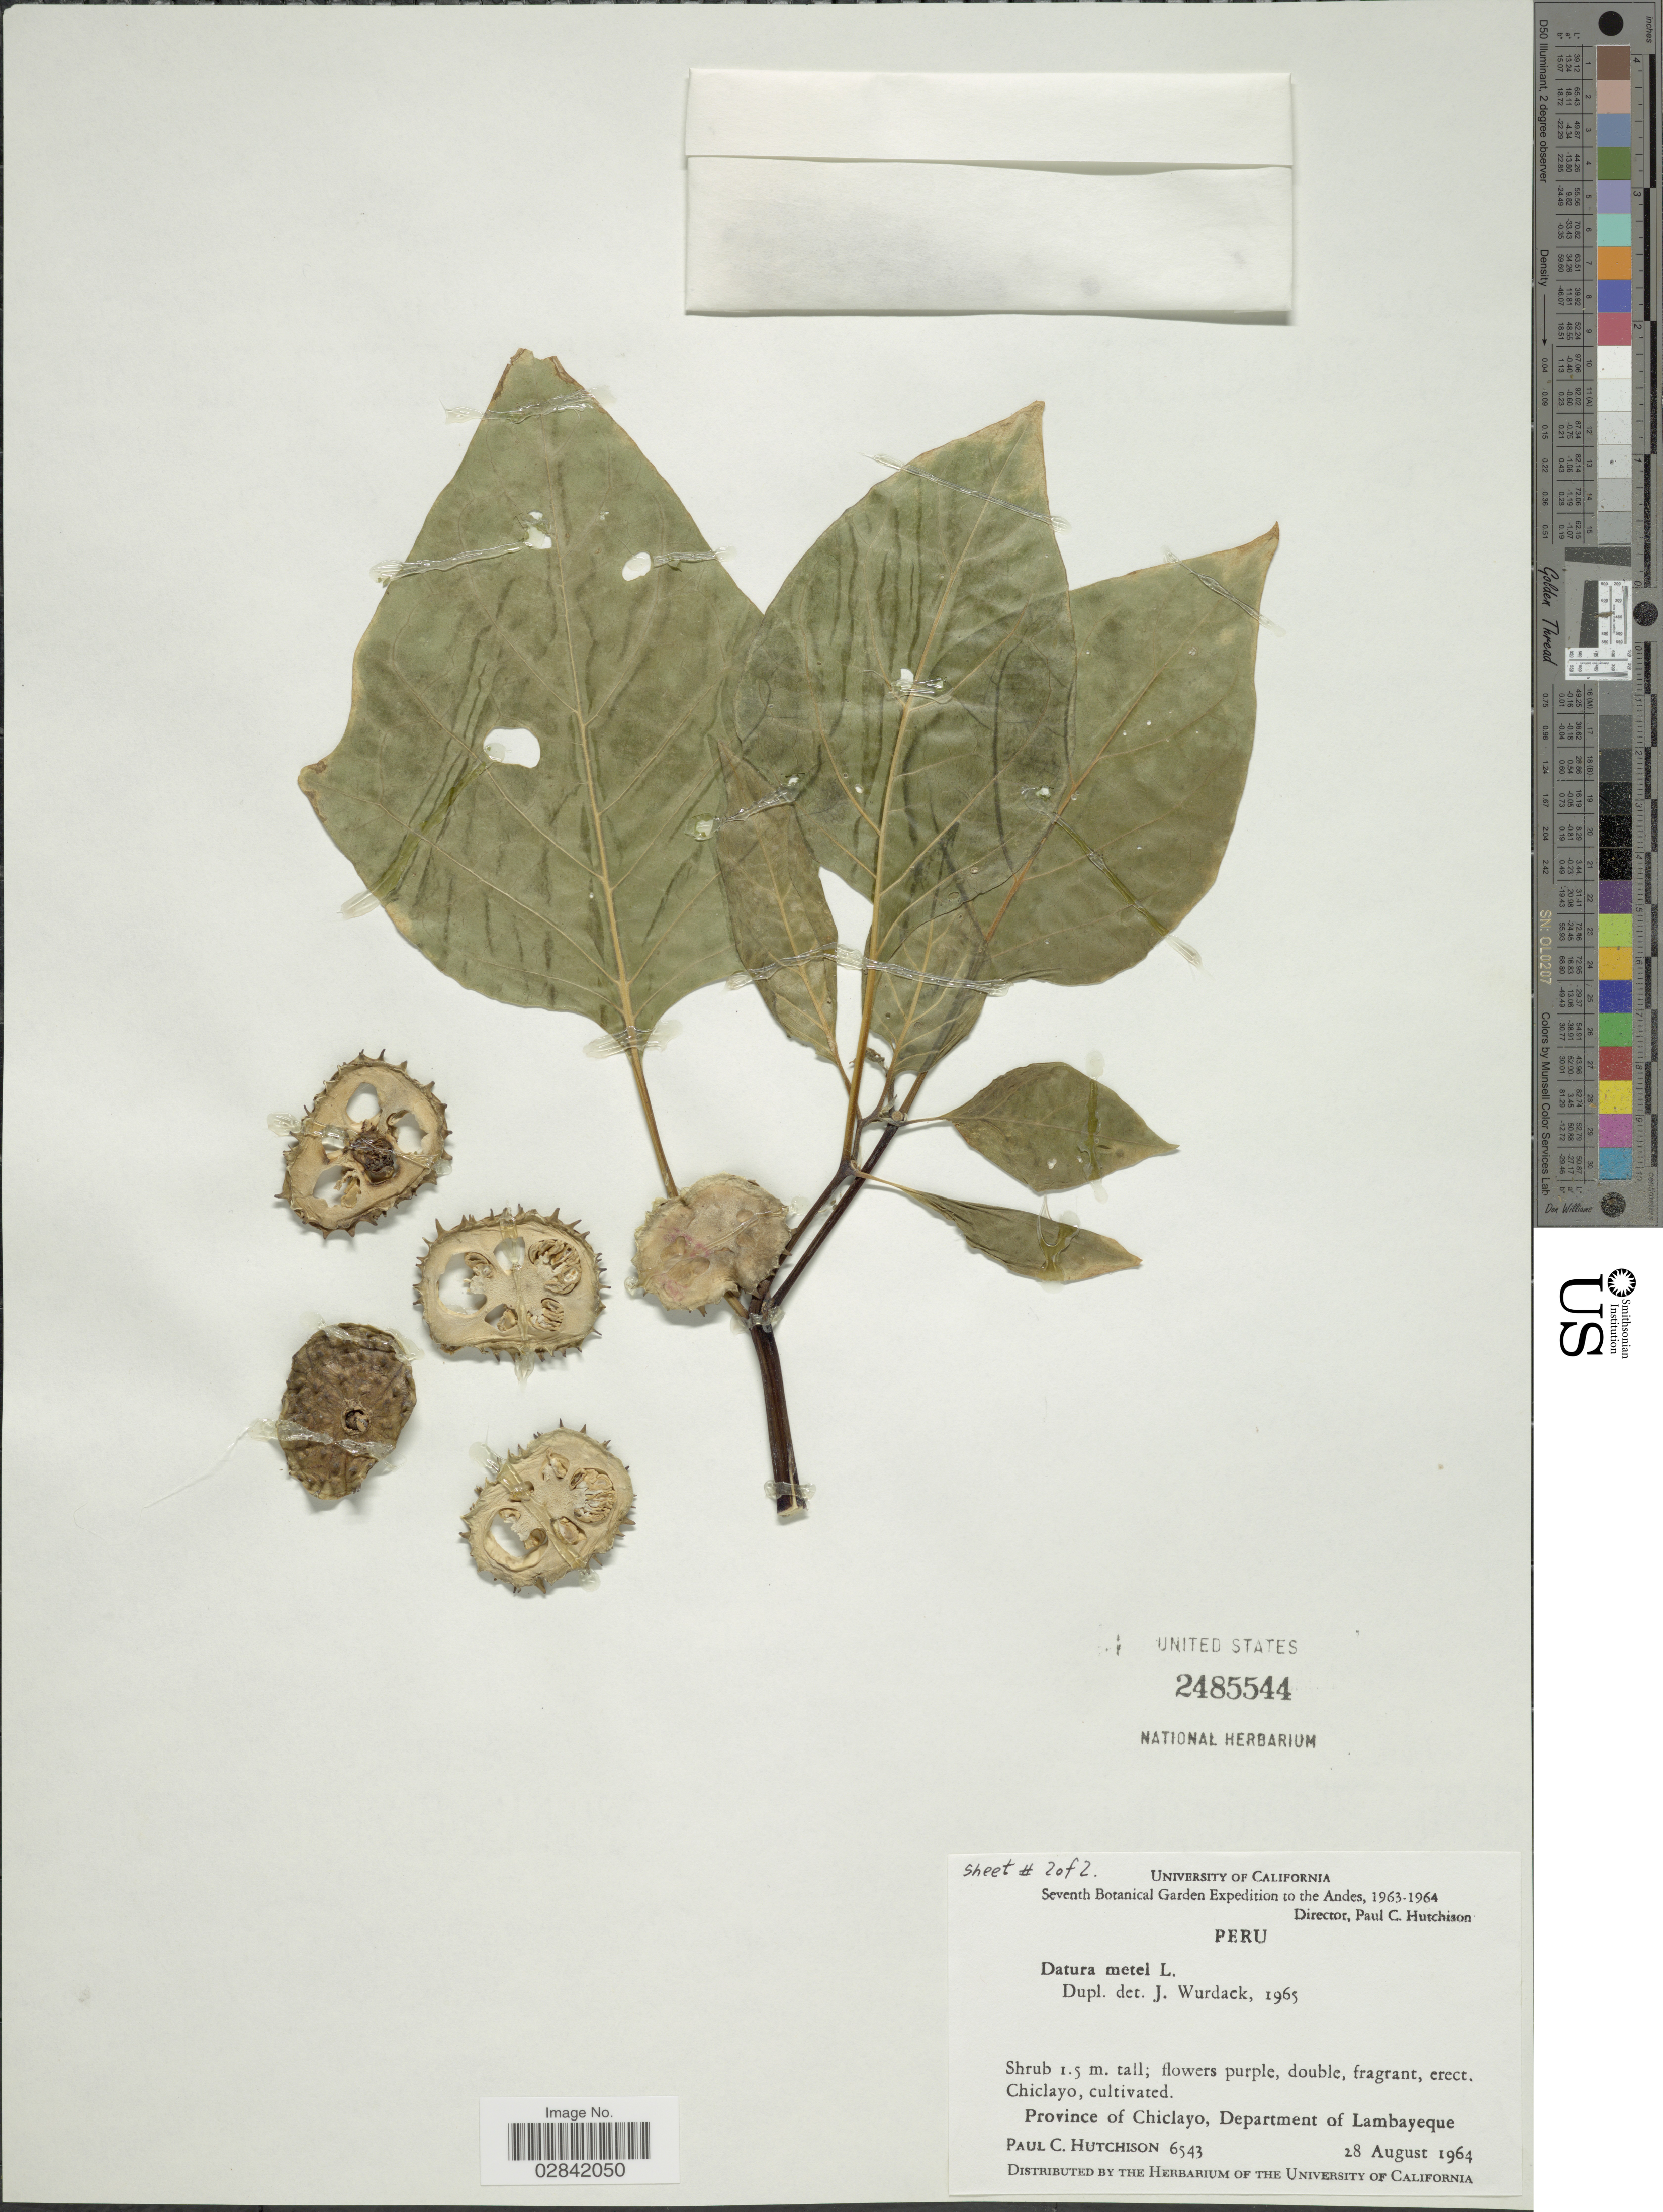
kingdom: Plantae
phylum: Tracheophyta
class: Magnoliopsida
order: Solanales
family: Solanaceae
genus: Datura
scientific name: Datura metel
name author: L.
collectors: P. C. Hutchison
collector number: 6543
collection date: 1964-08-28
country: Peru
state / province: Lambayeque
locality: Andes, Chiclayo, Province of Chiclayo, Department of Lambayeque.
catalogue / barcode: US 2485544